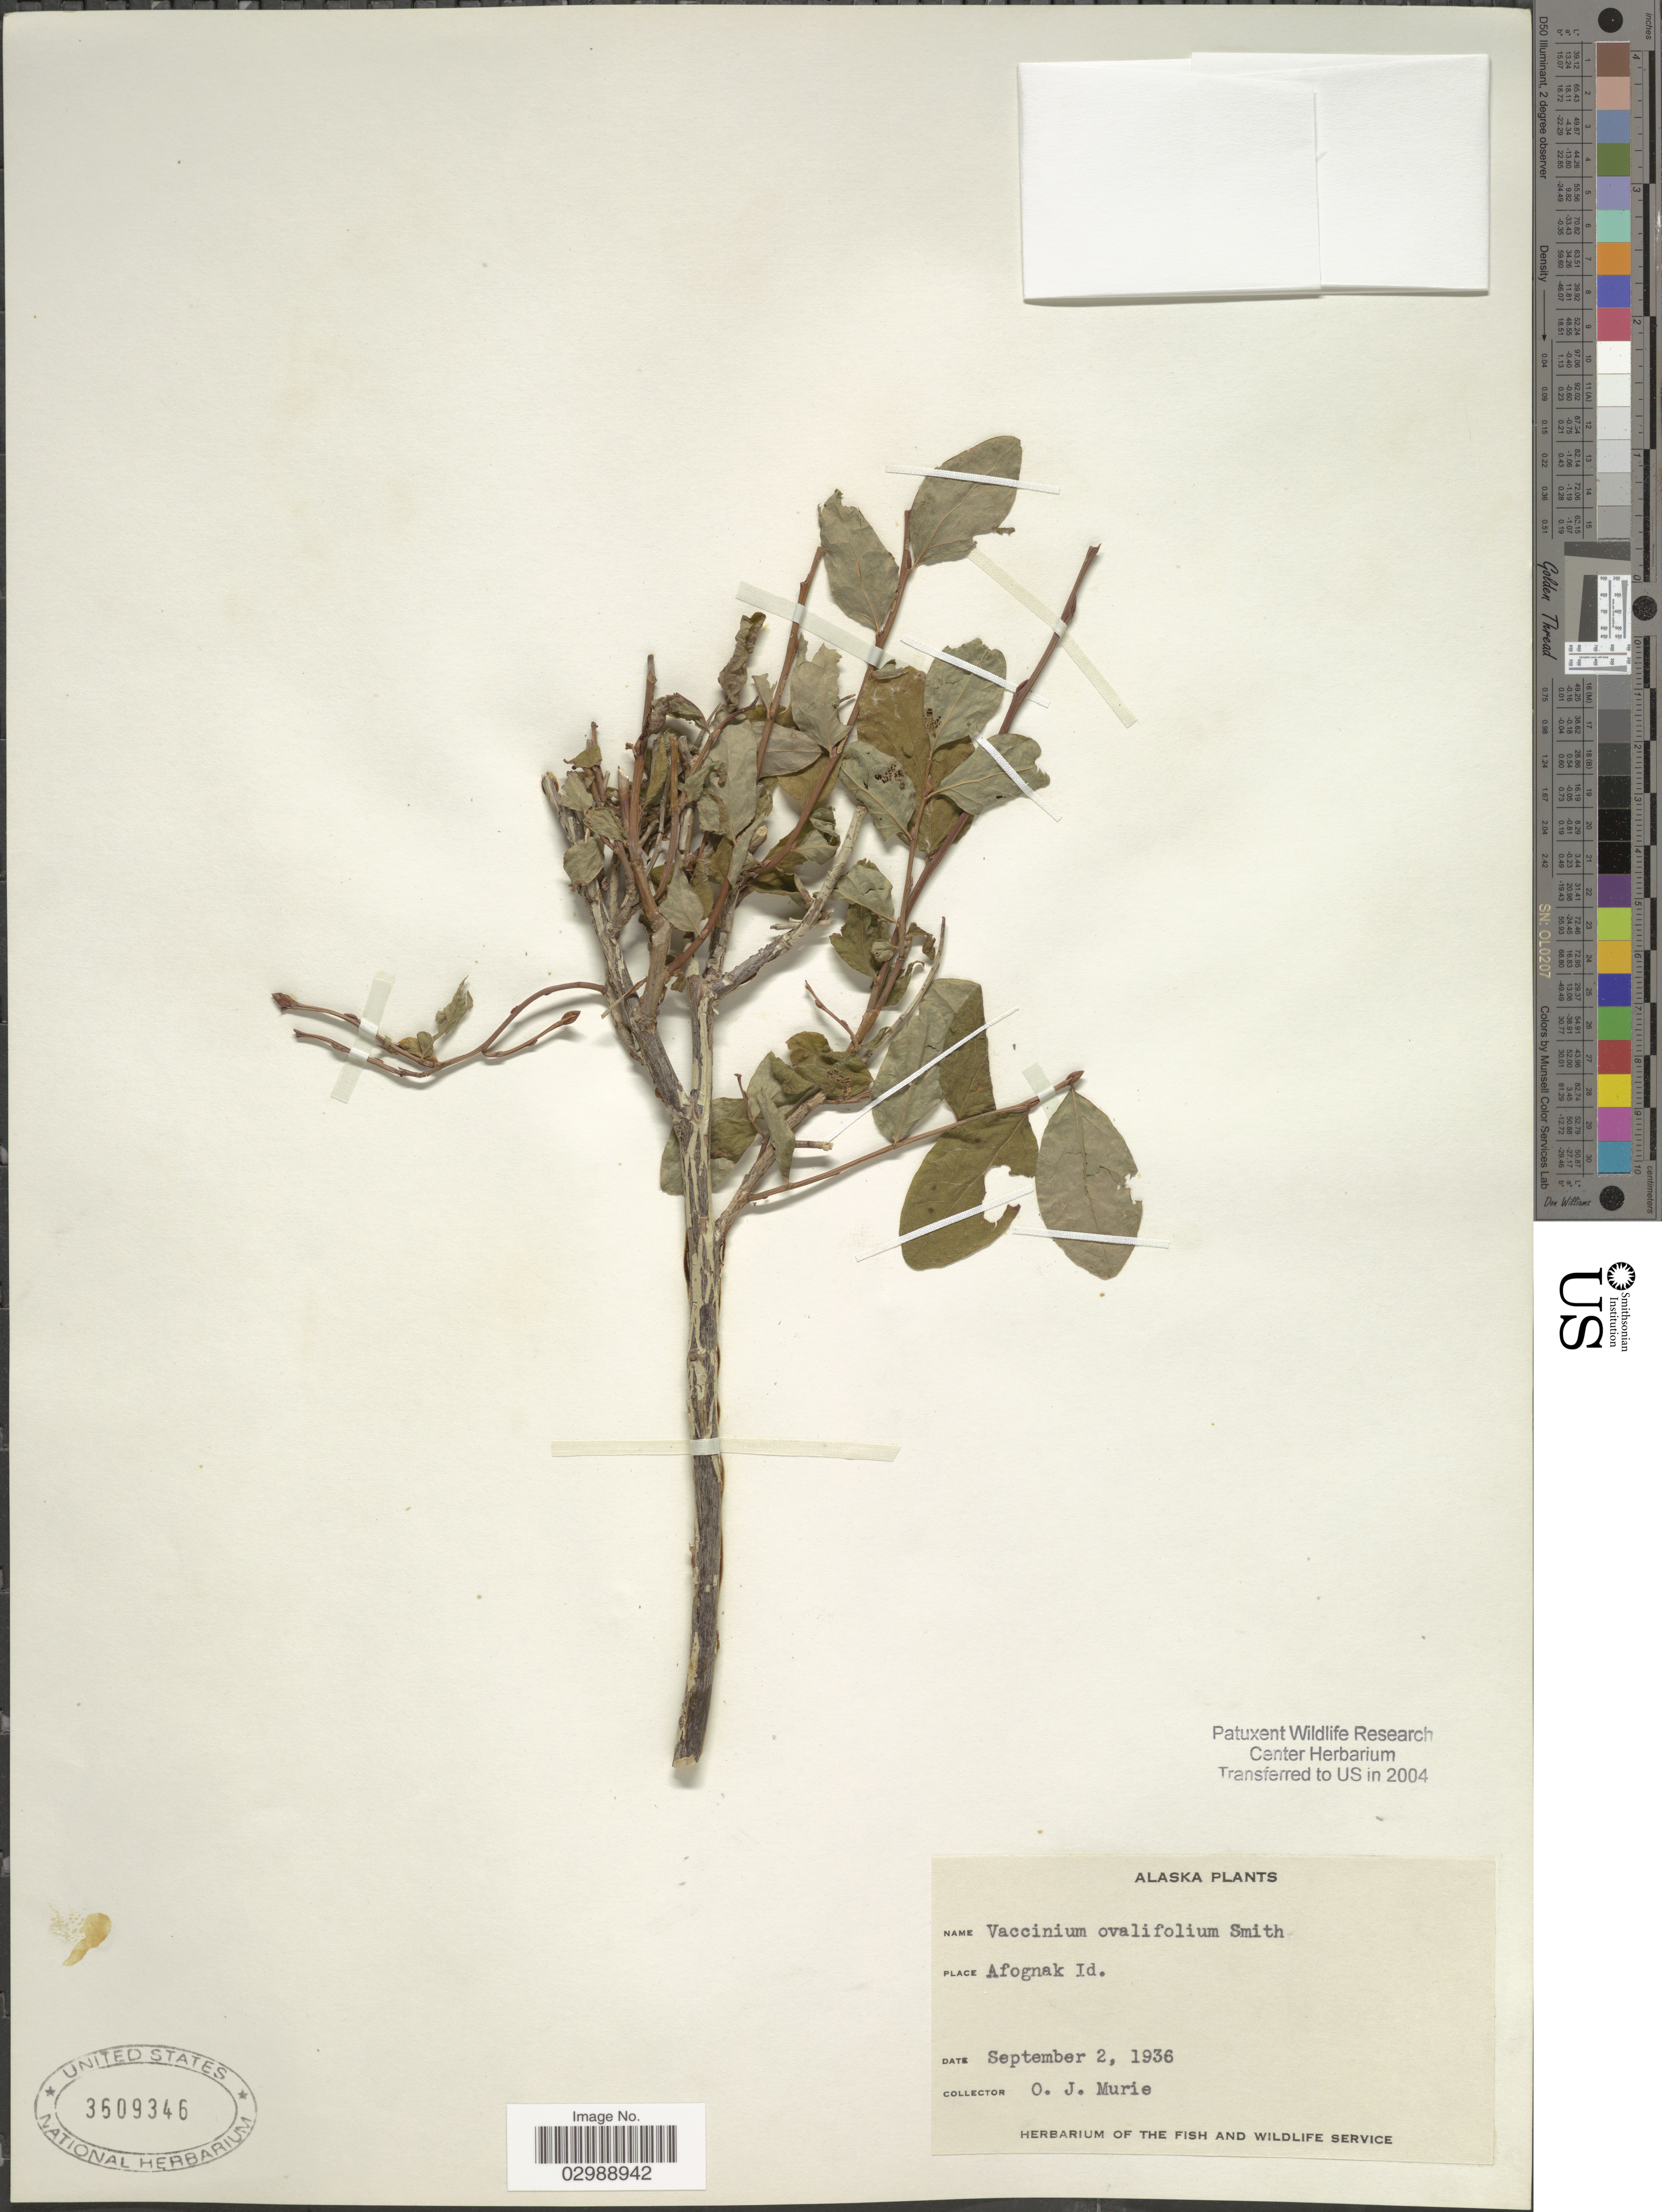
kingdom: Plantae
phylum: Tracheophyta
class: Magnoliopsida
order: Ericales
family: Ericaceae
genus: Vaccinium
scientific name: Vaccinium ovalifolium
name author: Sm.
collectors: O. Murie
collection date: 1936-09-02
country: United States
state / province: Alaska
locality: Afognak Id.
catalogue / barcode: US 3609346